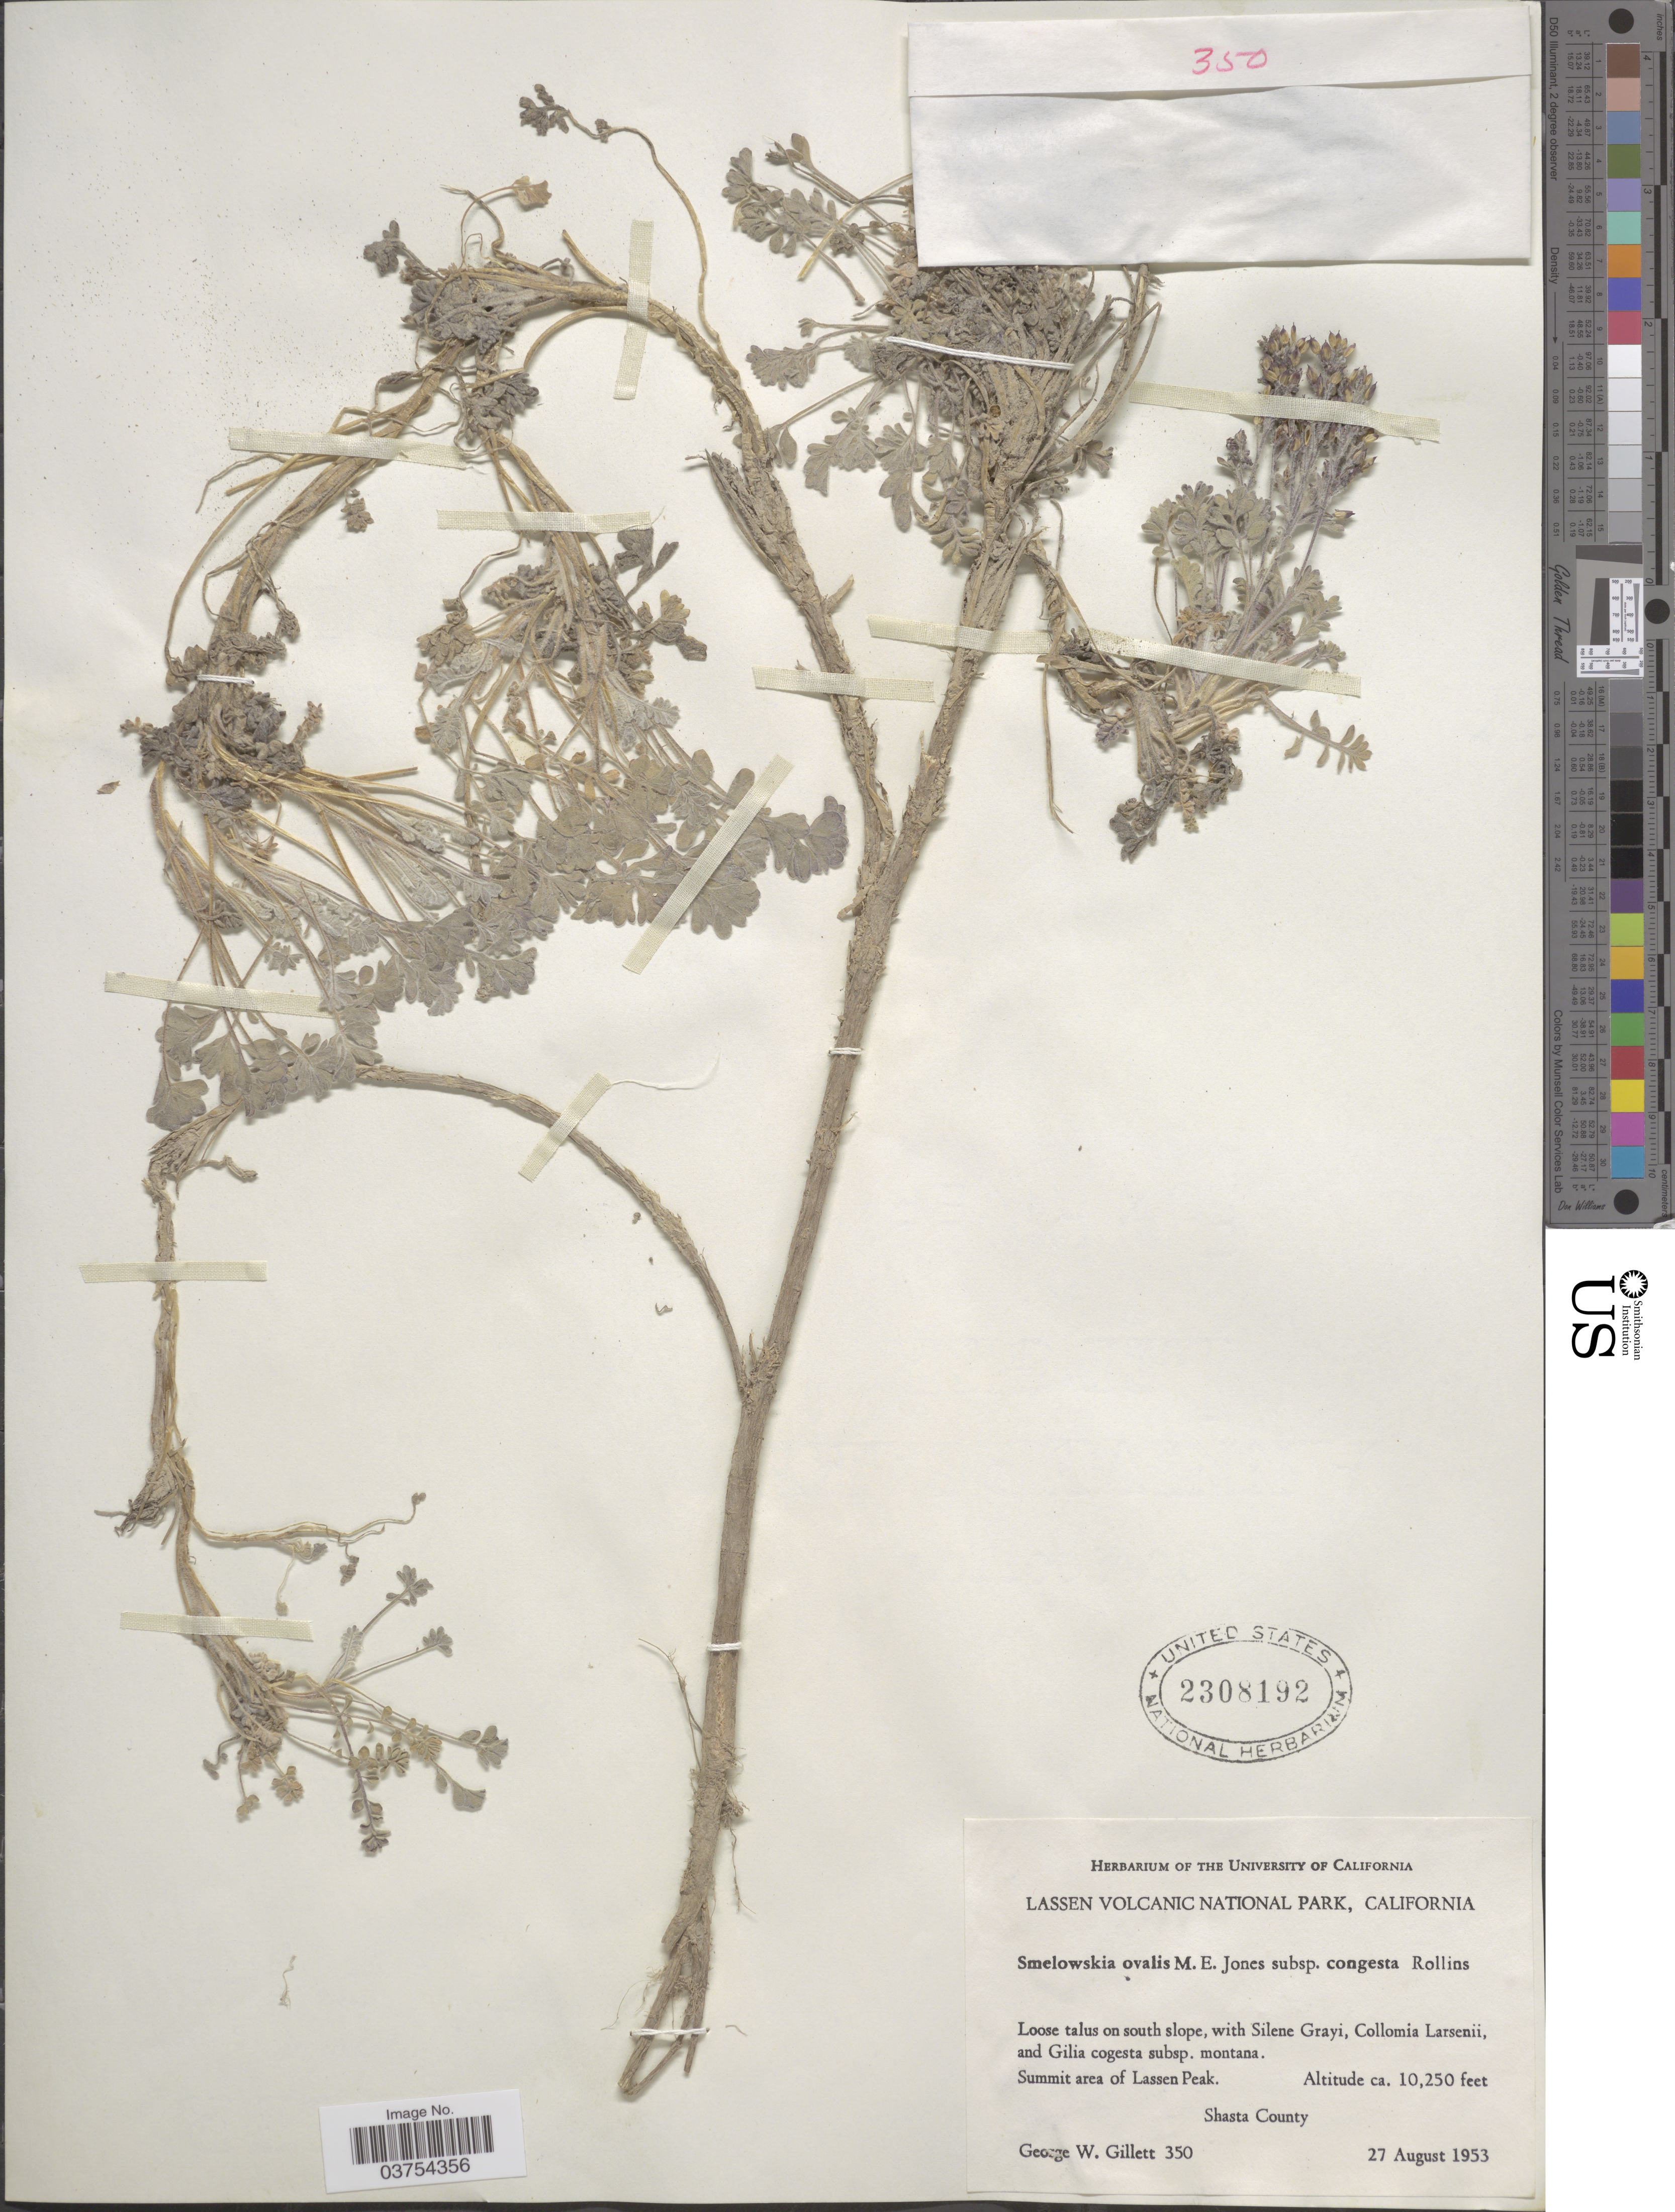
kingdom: Plantae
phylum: Tracheophyta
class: Magnoliopsida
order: Brassicales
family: Brassicaceae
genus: Smelowskia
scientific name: Smelowskia ovalis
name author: M.E. Jones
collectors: G. Gillett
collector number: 350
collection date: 1953-08-27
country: United States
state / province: California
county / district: Shasta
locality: Lassen Volcanic National Park. Summit area of Lassen Peak. Shasta County.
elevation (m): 3124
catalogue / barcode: US 2308192